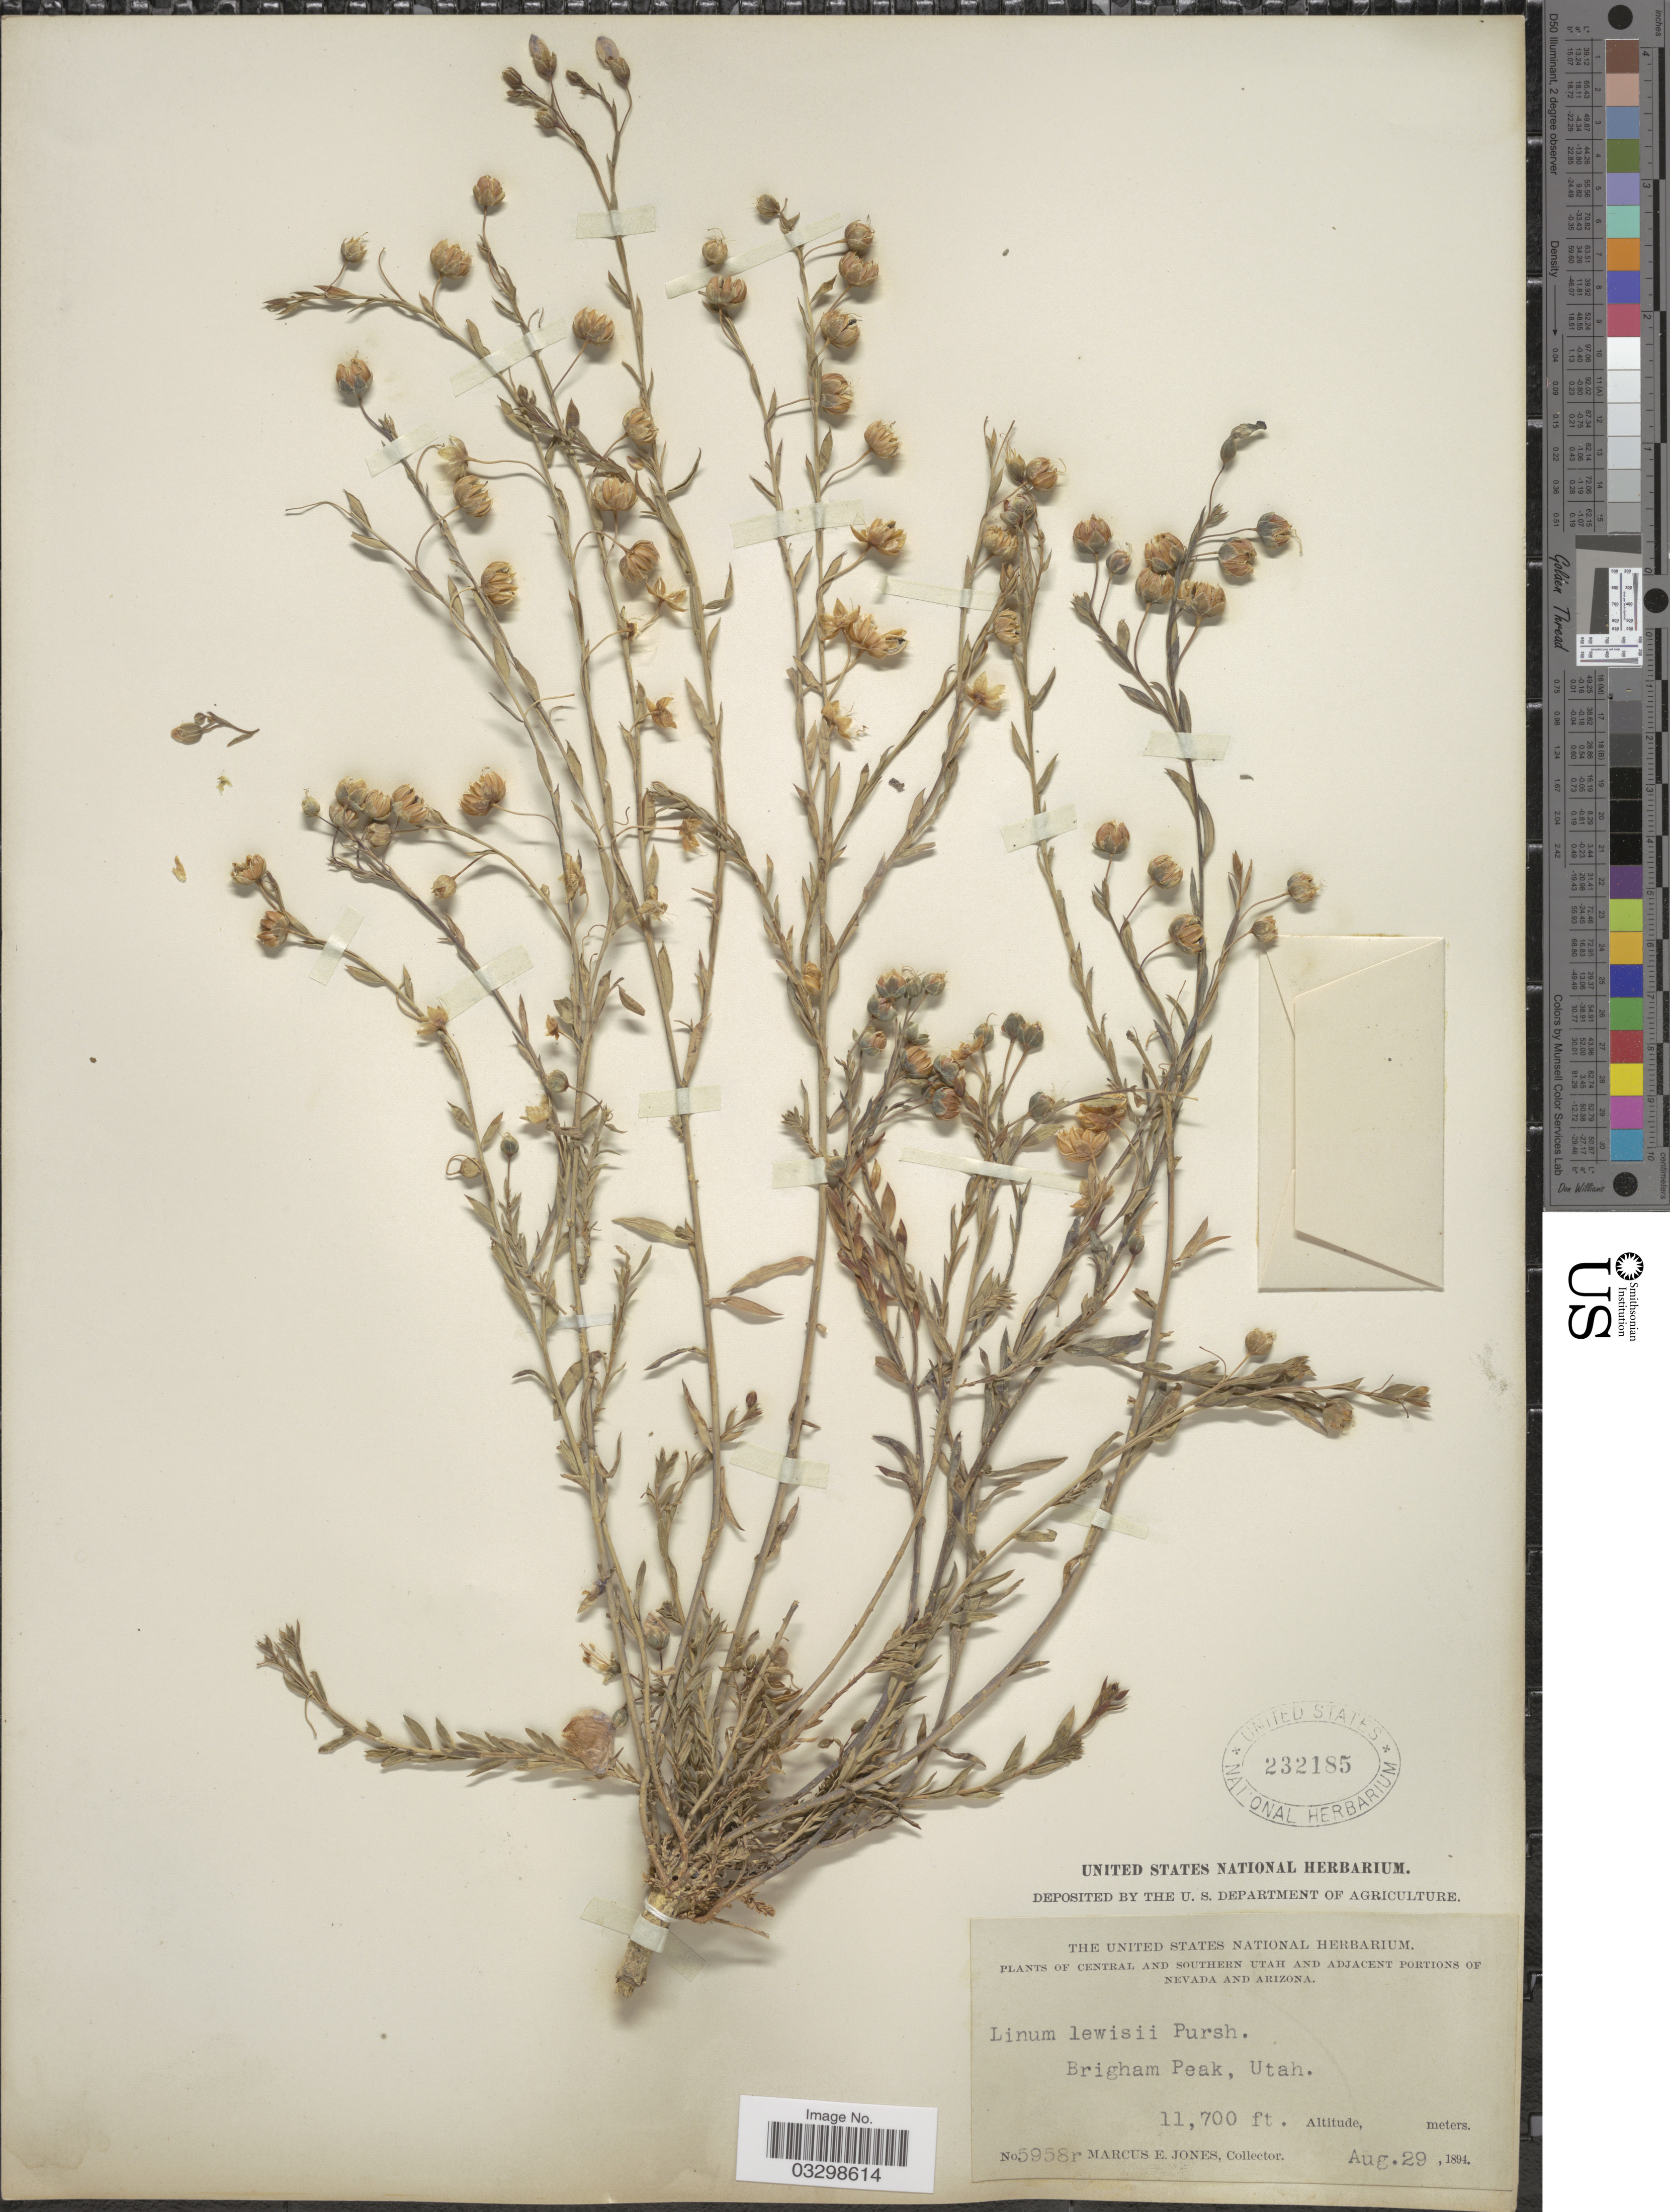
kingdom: Plantae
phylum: Tracheophyta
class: Magnoliopsida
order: Malpighiales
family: Linaceae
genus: Linum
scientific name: Linum lewisii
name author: Pursh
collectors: M. E. Jones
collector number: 5958r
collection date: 1894-08-29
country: United States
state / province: Utah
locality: Central and southern Utah. Brigham Peak.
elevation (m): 3566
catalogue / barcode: US 232185